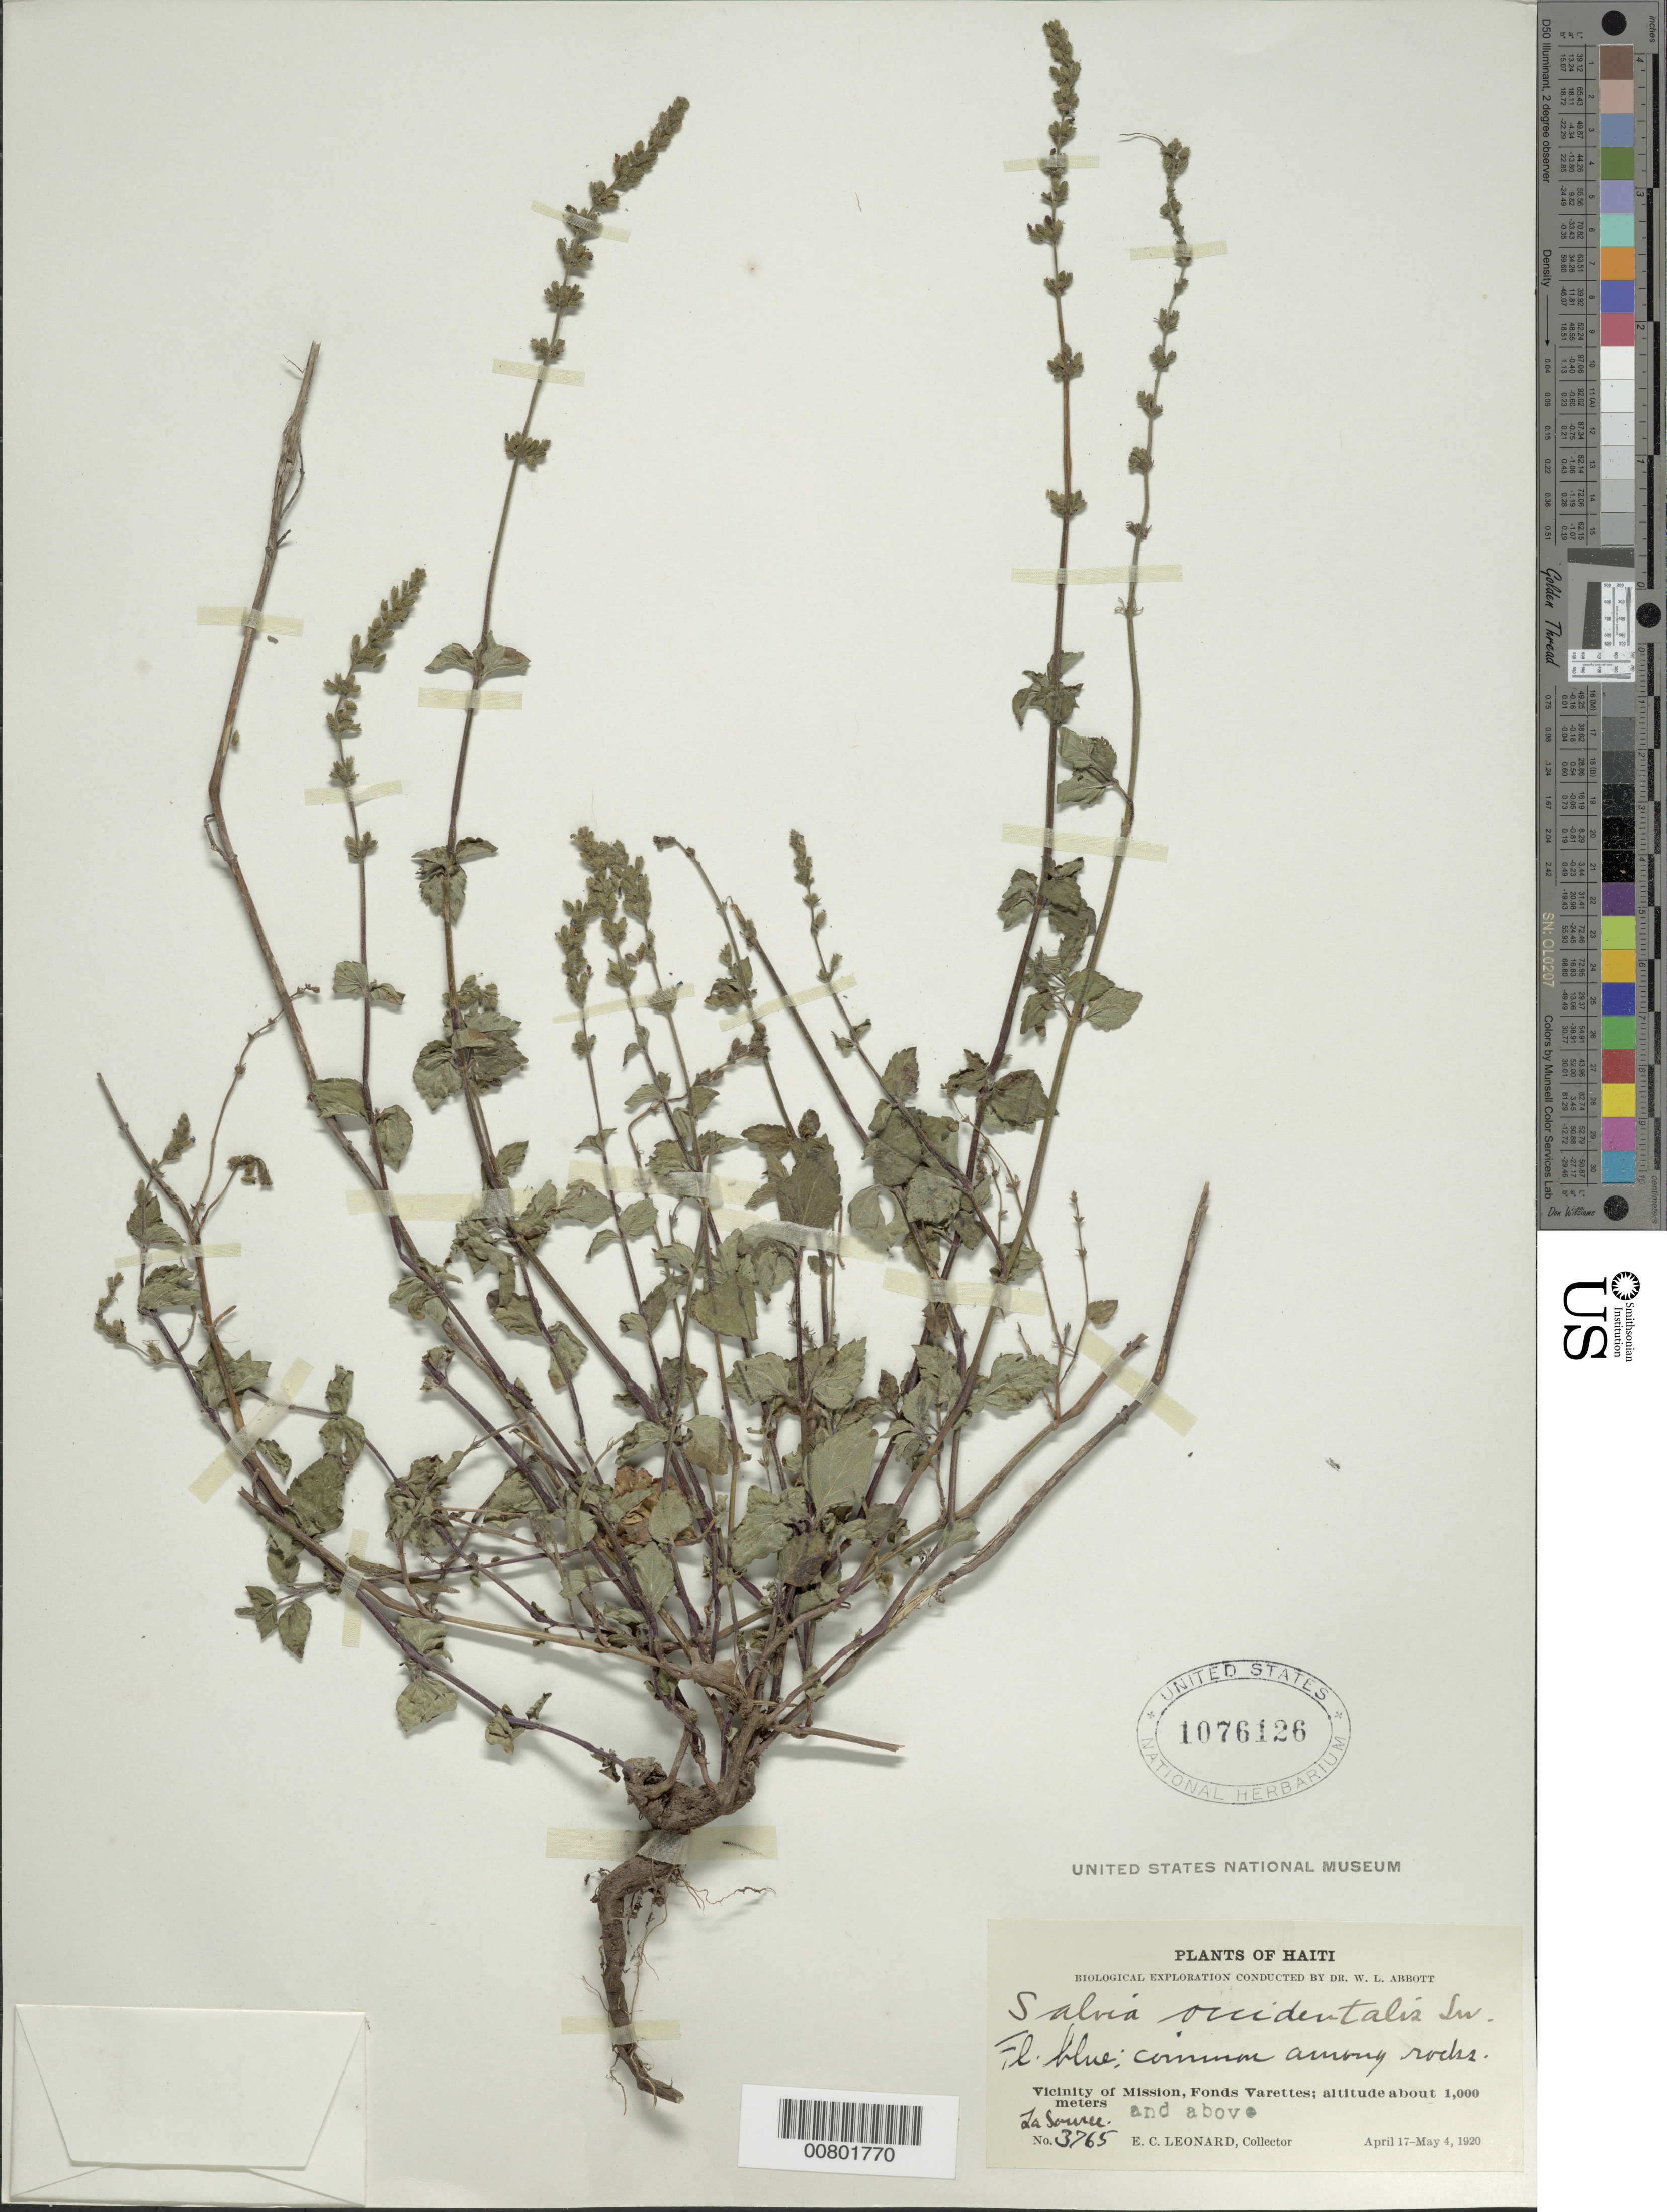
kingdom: Plantae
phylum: Tracheophyta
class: Magnoliopsida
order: Lamiales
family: Lamiaceae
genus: Salvia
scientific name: Salvia occidentalis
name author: Sw.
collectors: E. C. Leonard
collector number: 3765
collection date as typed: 17 Apr 1920 to 04 May 1920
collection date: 1920-04-17/1920-05-04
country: Haiti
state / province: Ouest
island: Hispaniola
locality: Vicinity of Mission, Fond Verrettes, La Source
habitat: Among rocks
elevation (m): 1000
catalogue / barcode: US 1076126